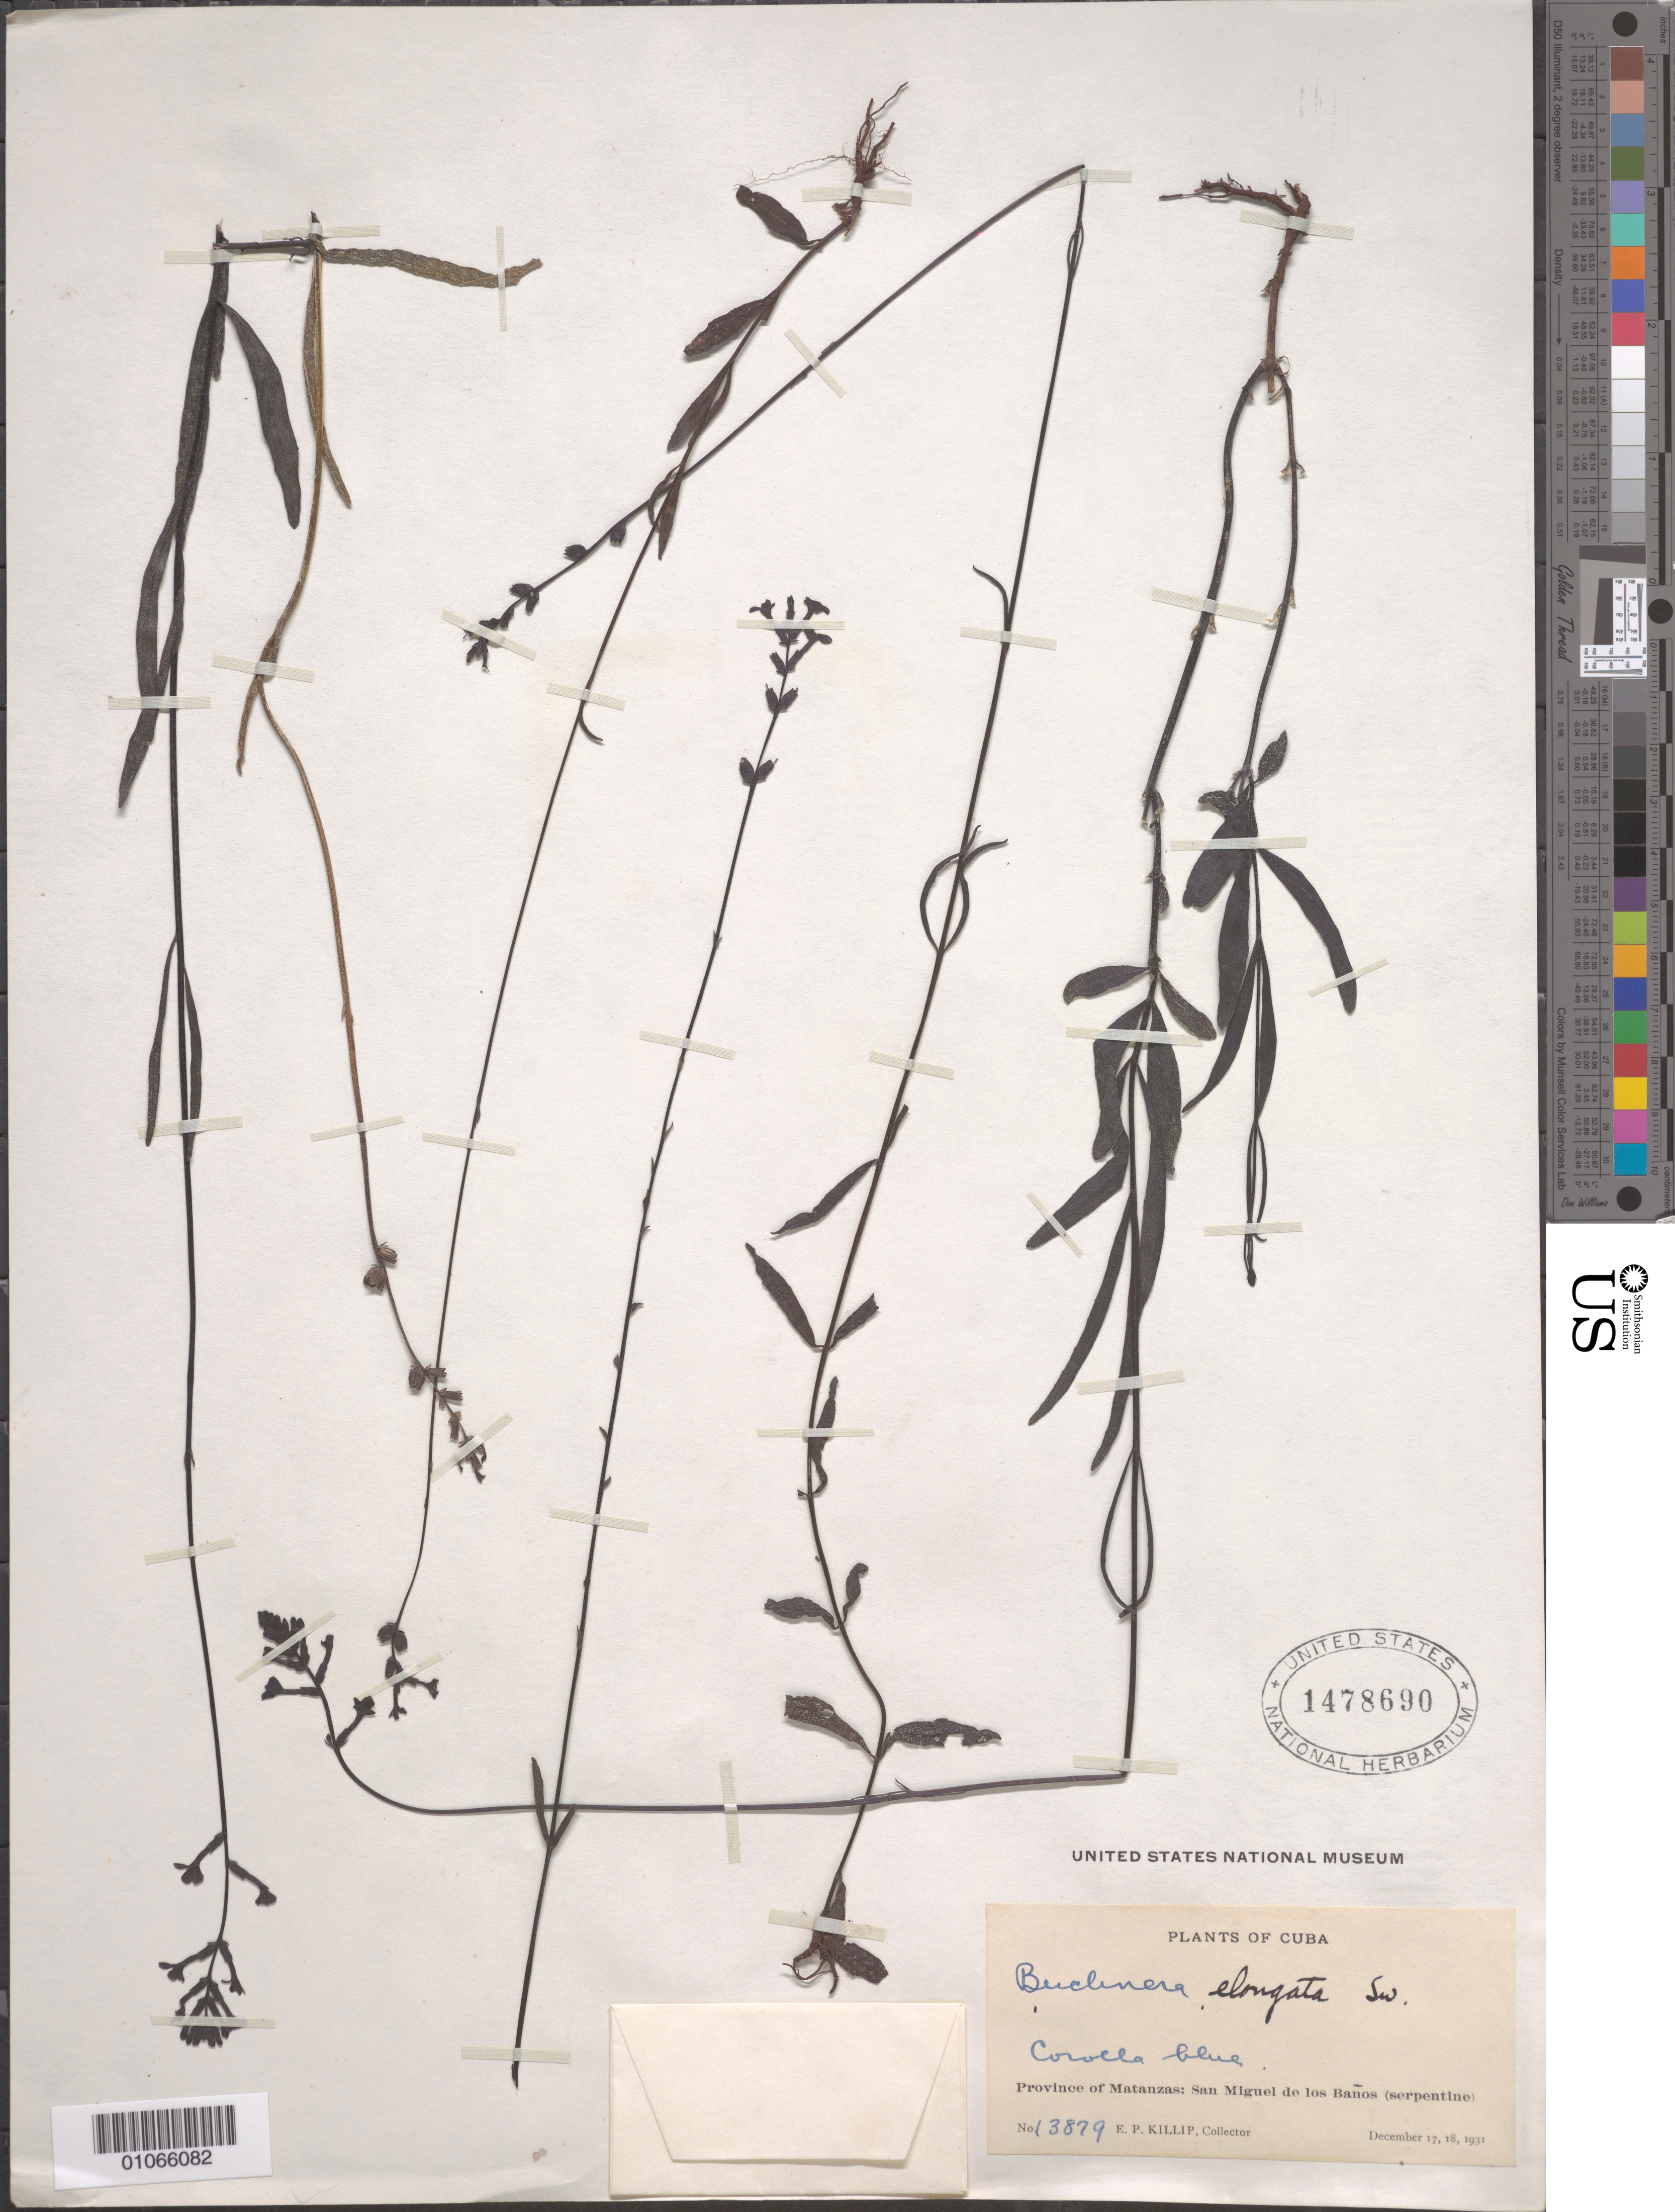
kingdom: Plantae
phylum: Tracheophyta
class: Magnoliopsida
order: Lamiales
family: Orobanchaceae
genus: Buchnera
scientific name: Buchnera elongata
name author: Sw.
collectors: E. P. Killip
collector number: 13879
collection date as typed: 17 Dec 1931 and 18 Dec 1931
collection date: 1931-12-17,1931-12-18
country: Cuba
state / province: Matanzas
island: Cuba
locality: San Miguel de los Banos (serpentine)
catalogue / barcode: US 1478690